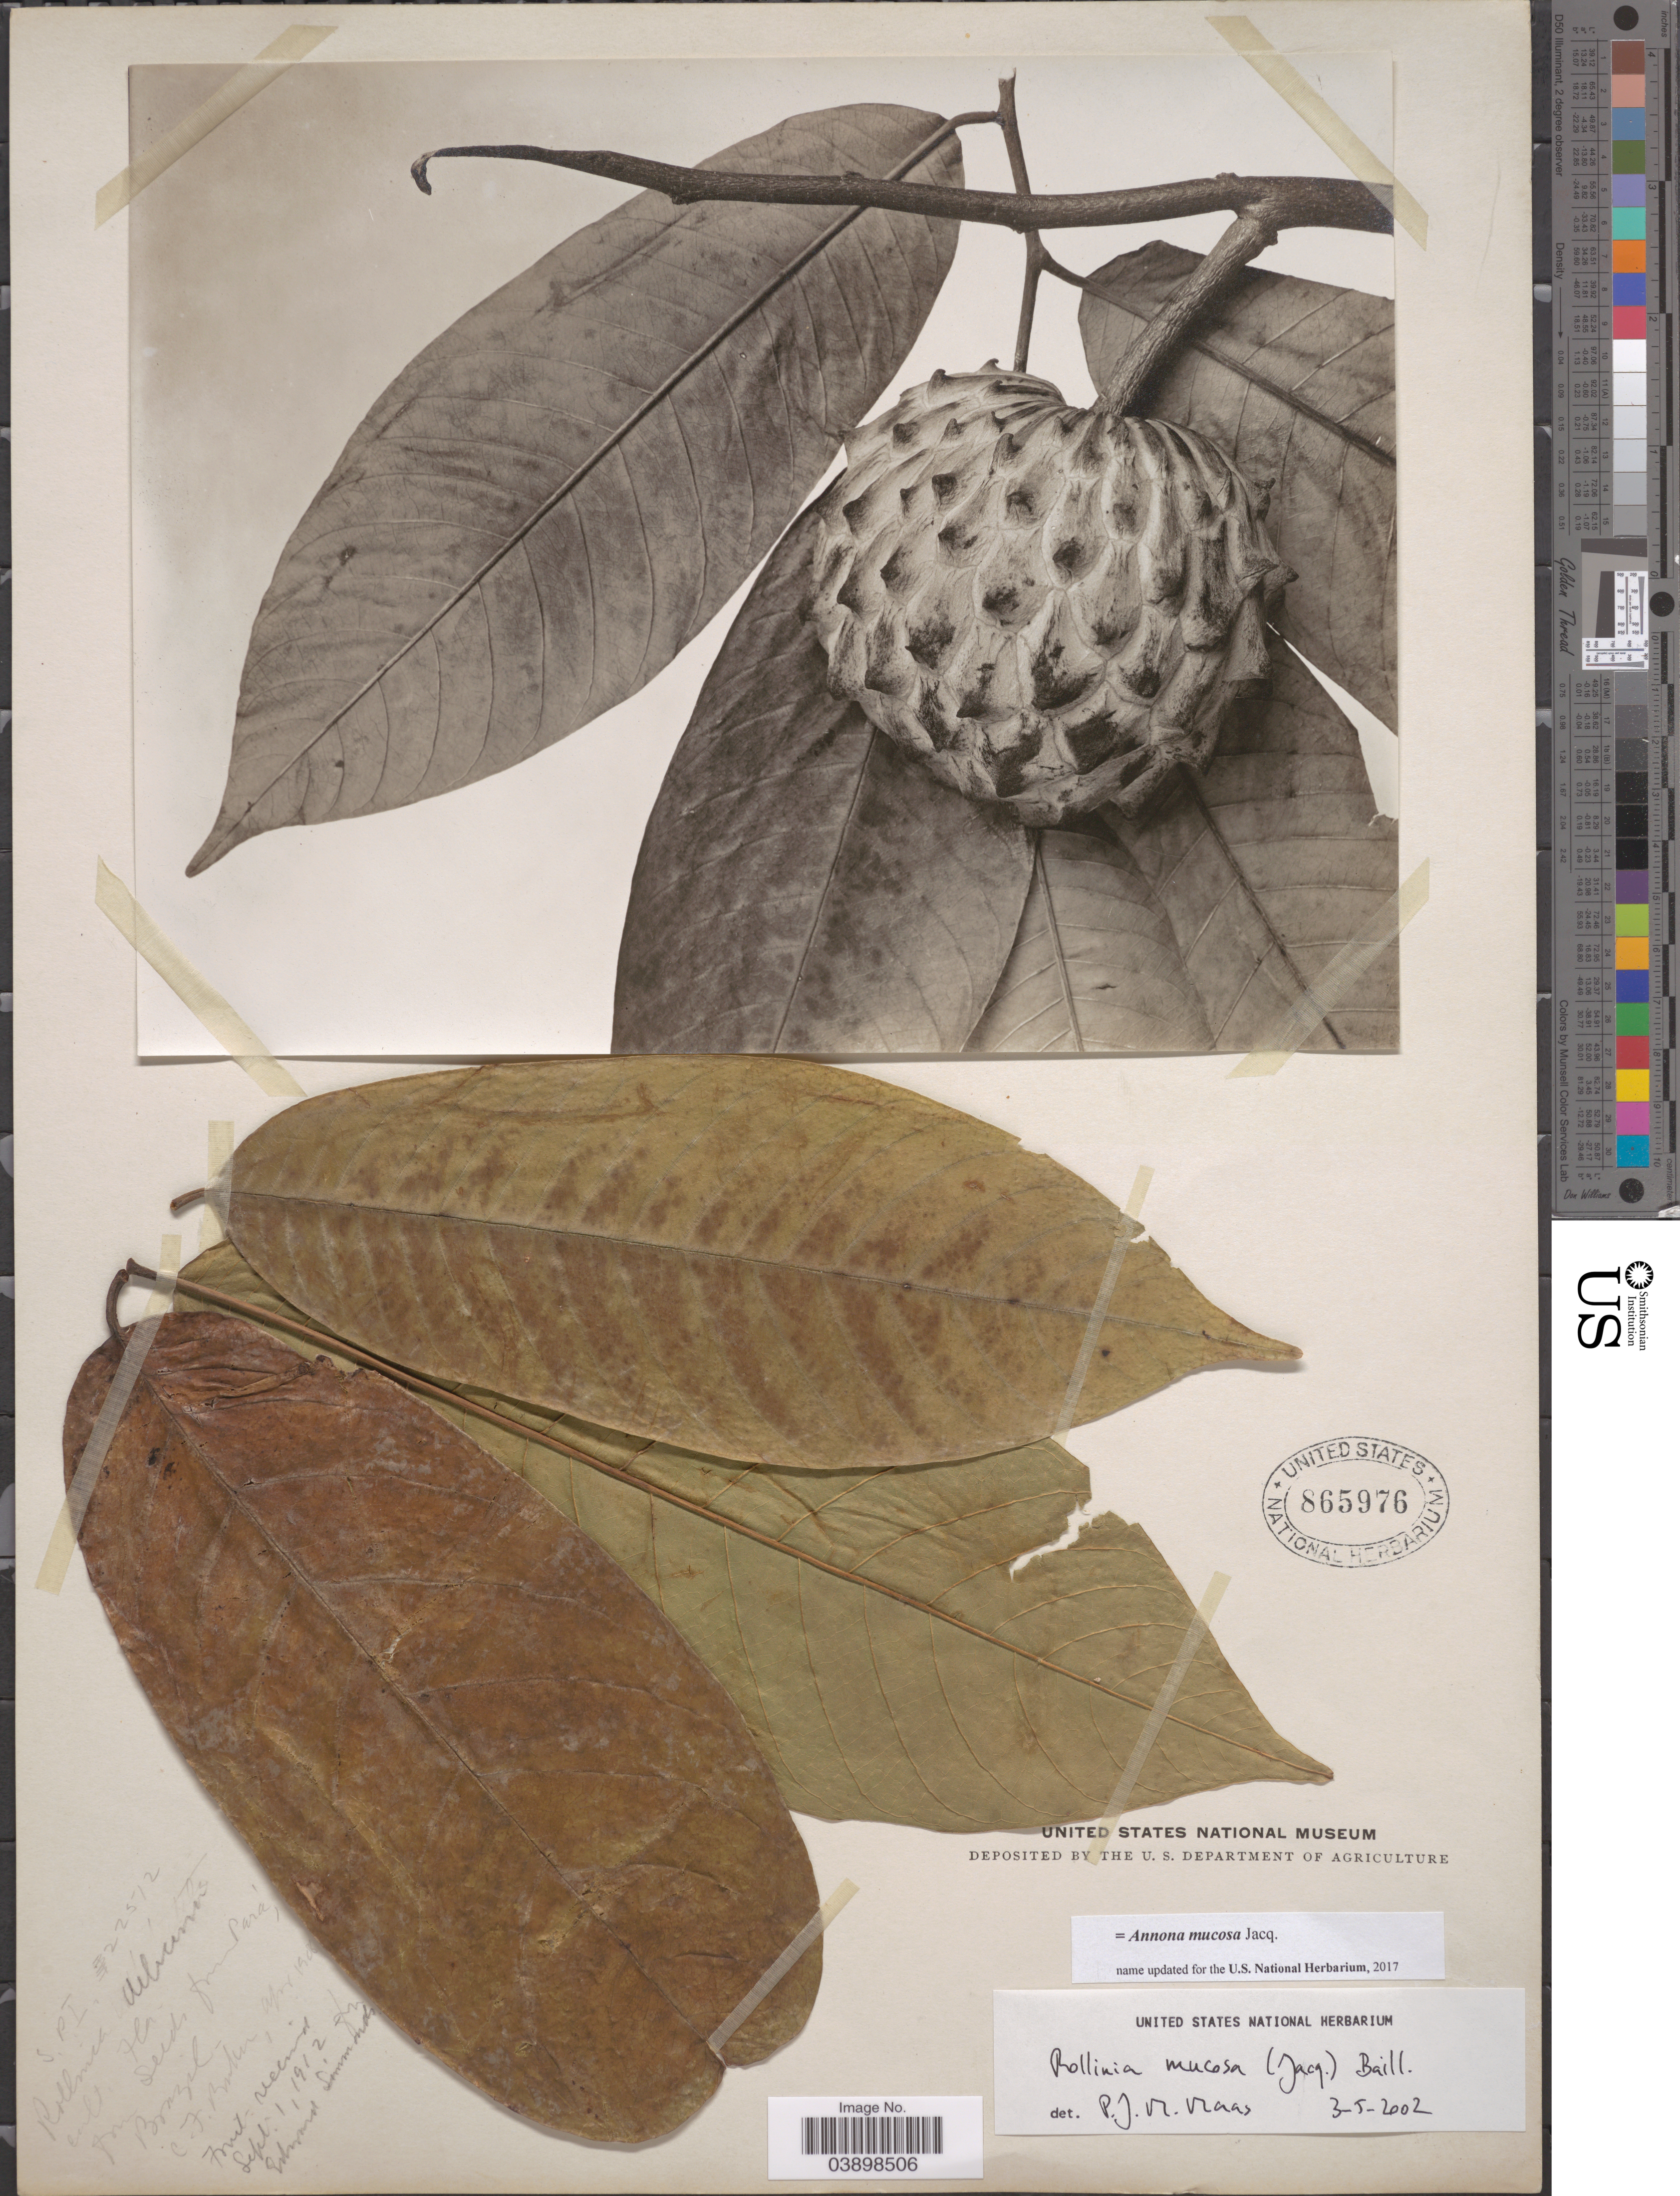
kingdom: Plantae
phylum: Tracheophyta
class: Magnoliopsida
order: Magnoliales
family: Annonaceae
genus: Annona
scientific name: Annona mucosa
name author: Jacq.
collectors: C. F. Baker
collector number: S.P.I.22512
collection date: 1906-04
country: United States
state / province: Florida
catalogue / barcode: US 865976